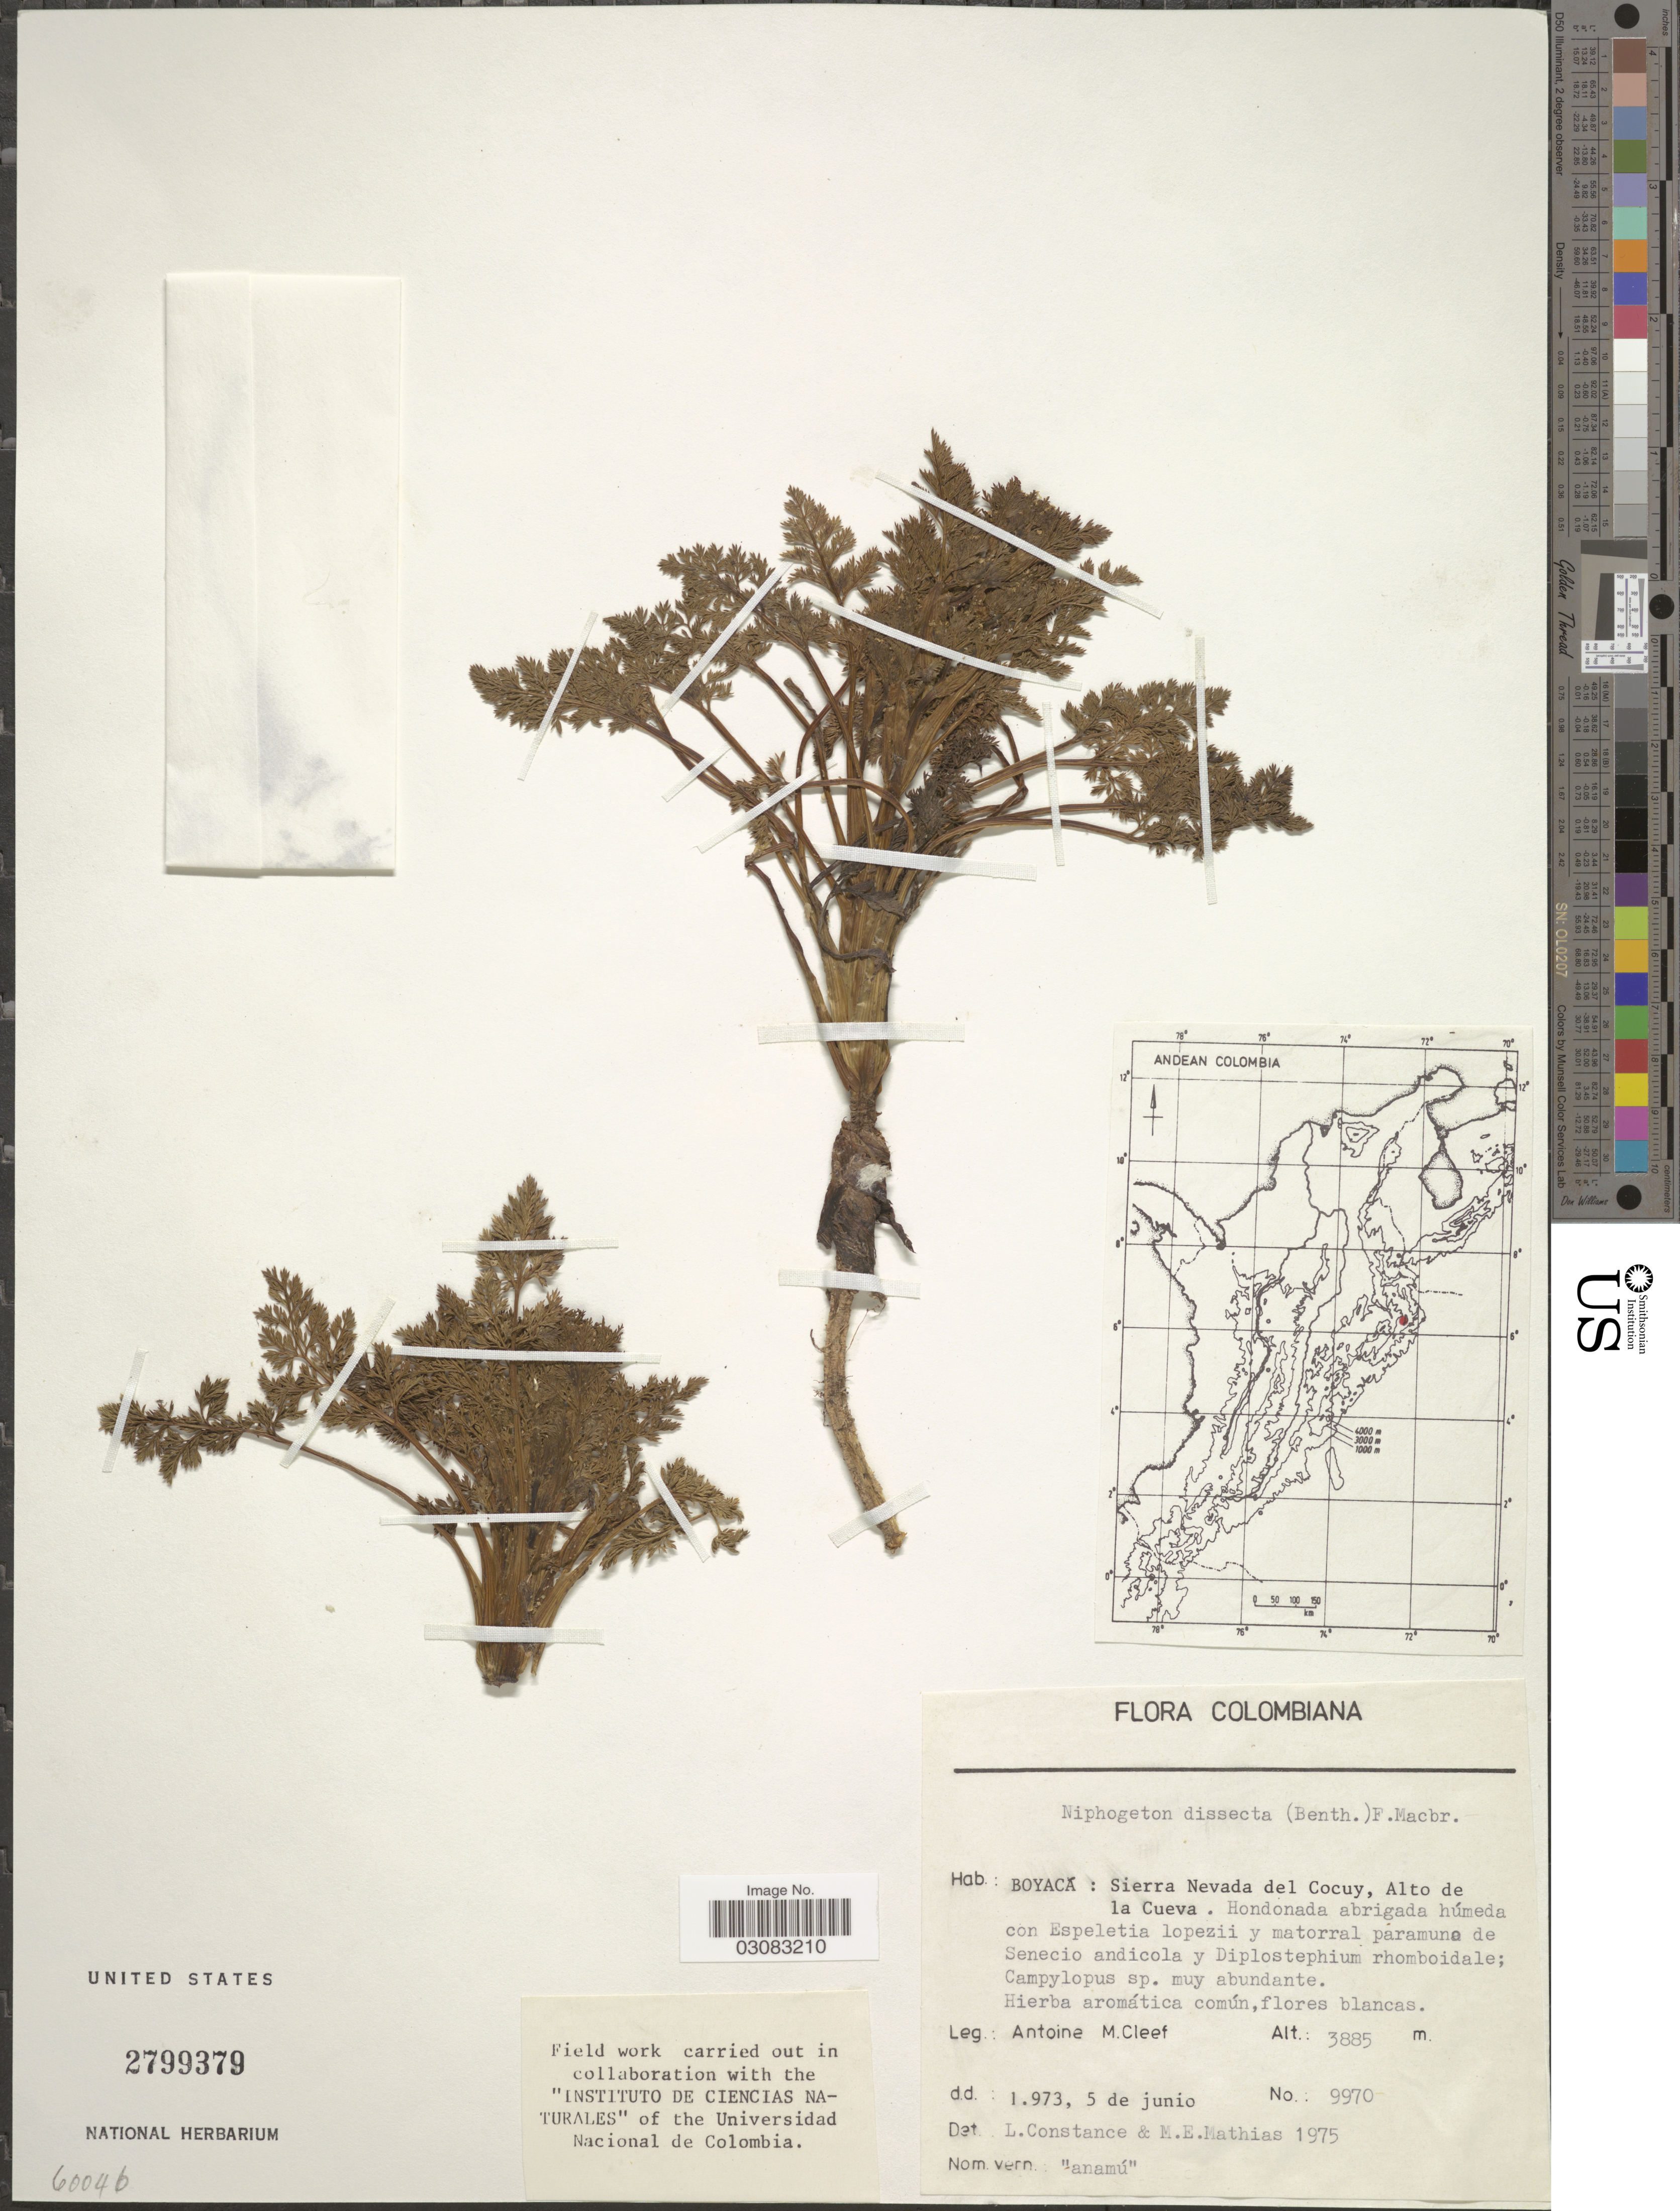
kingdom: Plantae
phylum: Tracheophyta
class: Magnoliopsida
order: Apiales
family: Apiaceae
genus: Niphogeton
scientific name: Niphogeton dissecta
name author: (Benth.) J.F. Macbr.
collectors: A. M. Cleef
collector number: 9970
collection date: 1973-06-05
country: Colombia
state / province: Boyacá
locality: Sierra Nevada del Cocuy, Alto de la Cueva.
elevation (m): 3885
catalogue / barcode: US 2799379